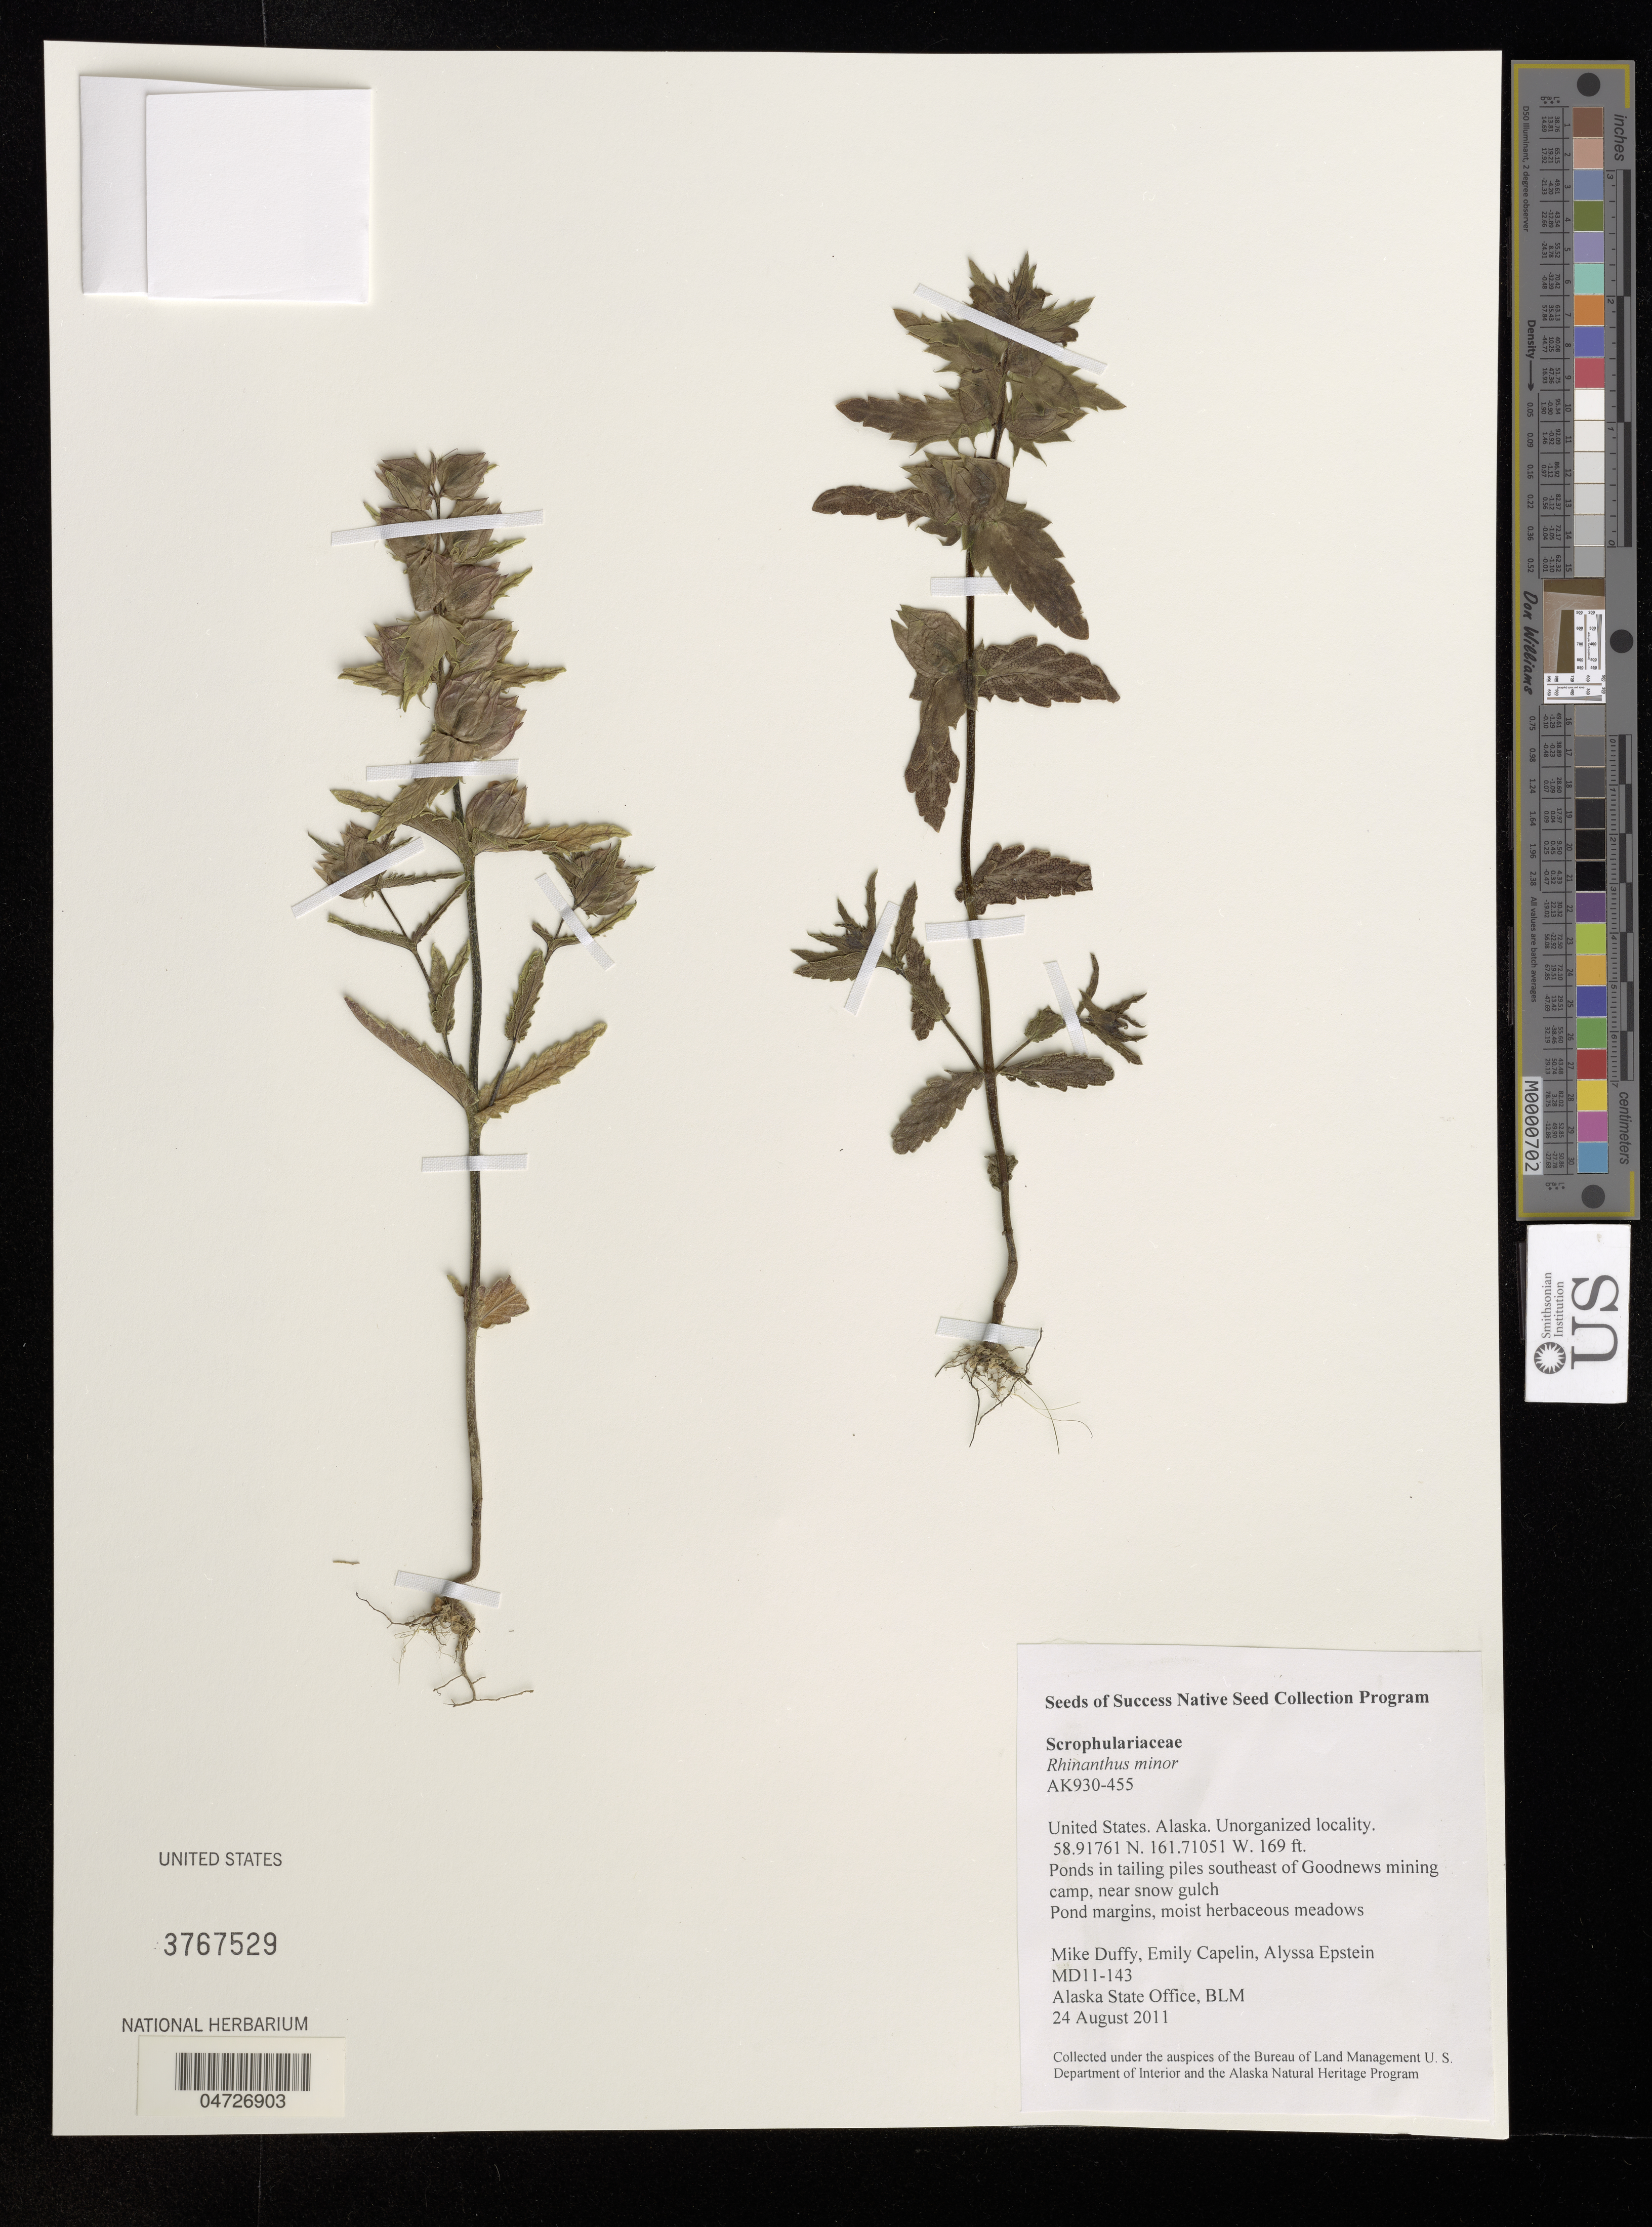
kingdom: Plantae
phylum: Tracheophyta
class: Magnoliopsida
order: Lamiales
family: Orobanchaceae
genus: Rhinanthus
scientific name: Rhinanthus minor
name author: L.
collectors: M. Duffy, E. Capelin & A. Epstein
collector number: MD11-143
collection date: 2011-08-24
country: United States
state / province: Alaska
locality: Unorganized locality. Ponds in tailing piles southeast of Goodnews mining camp, near snow gulch.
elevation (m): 52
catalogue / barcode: US 3767529